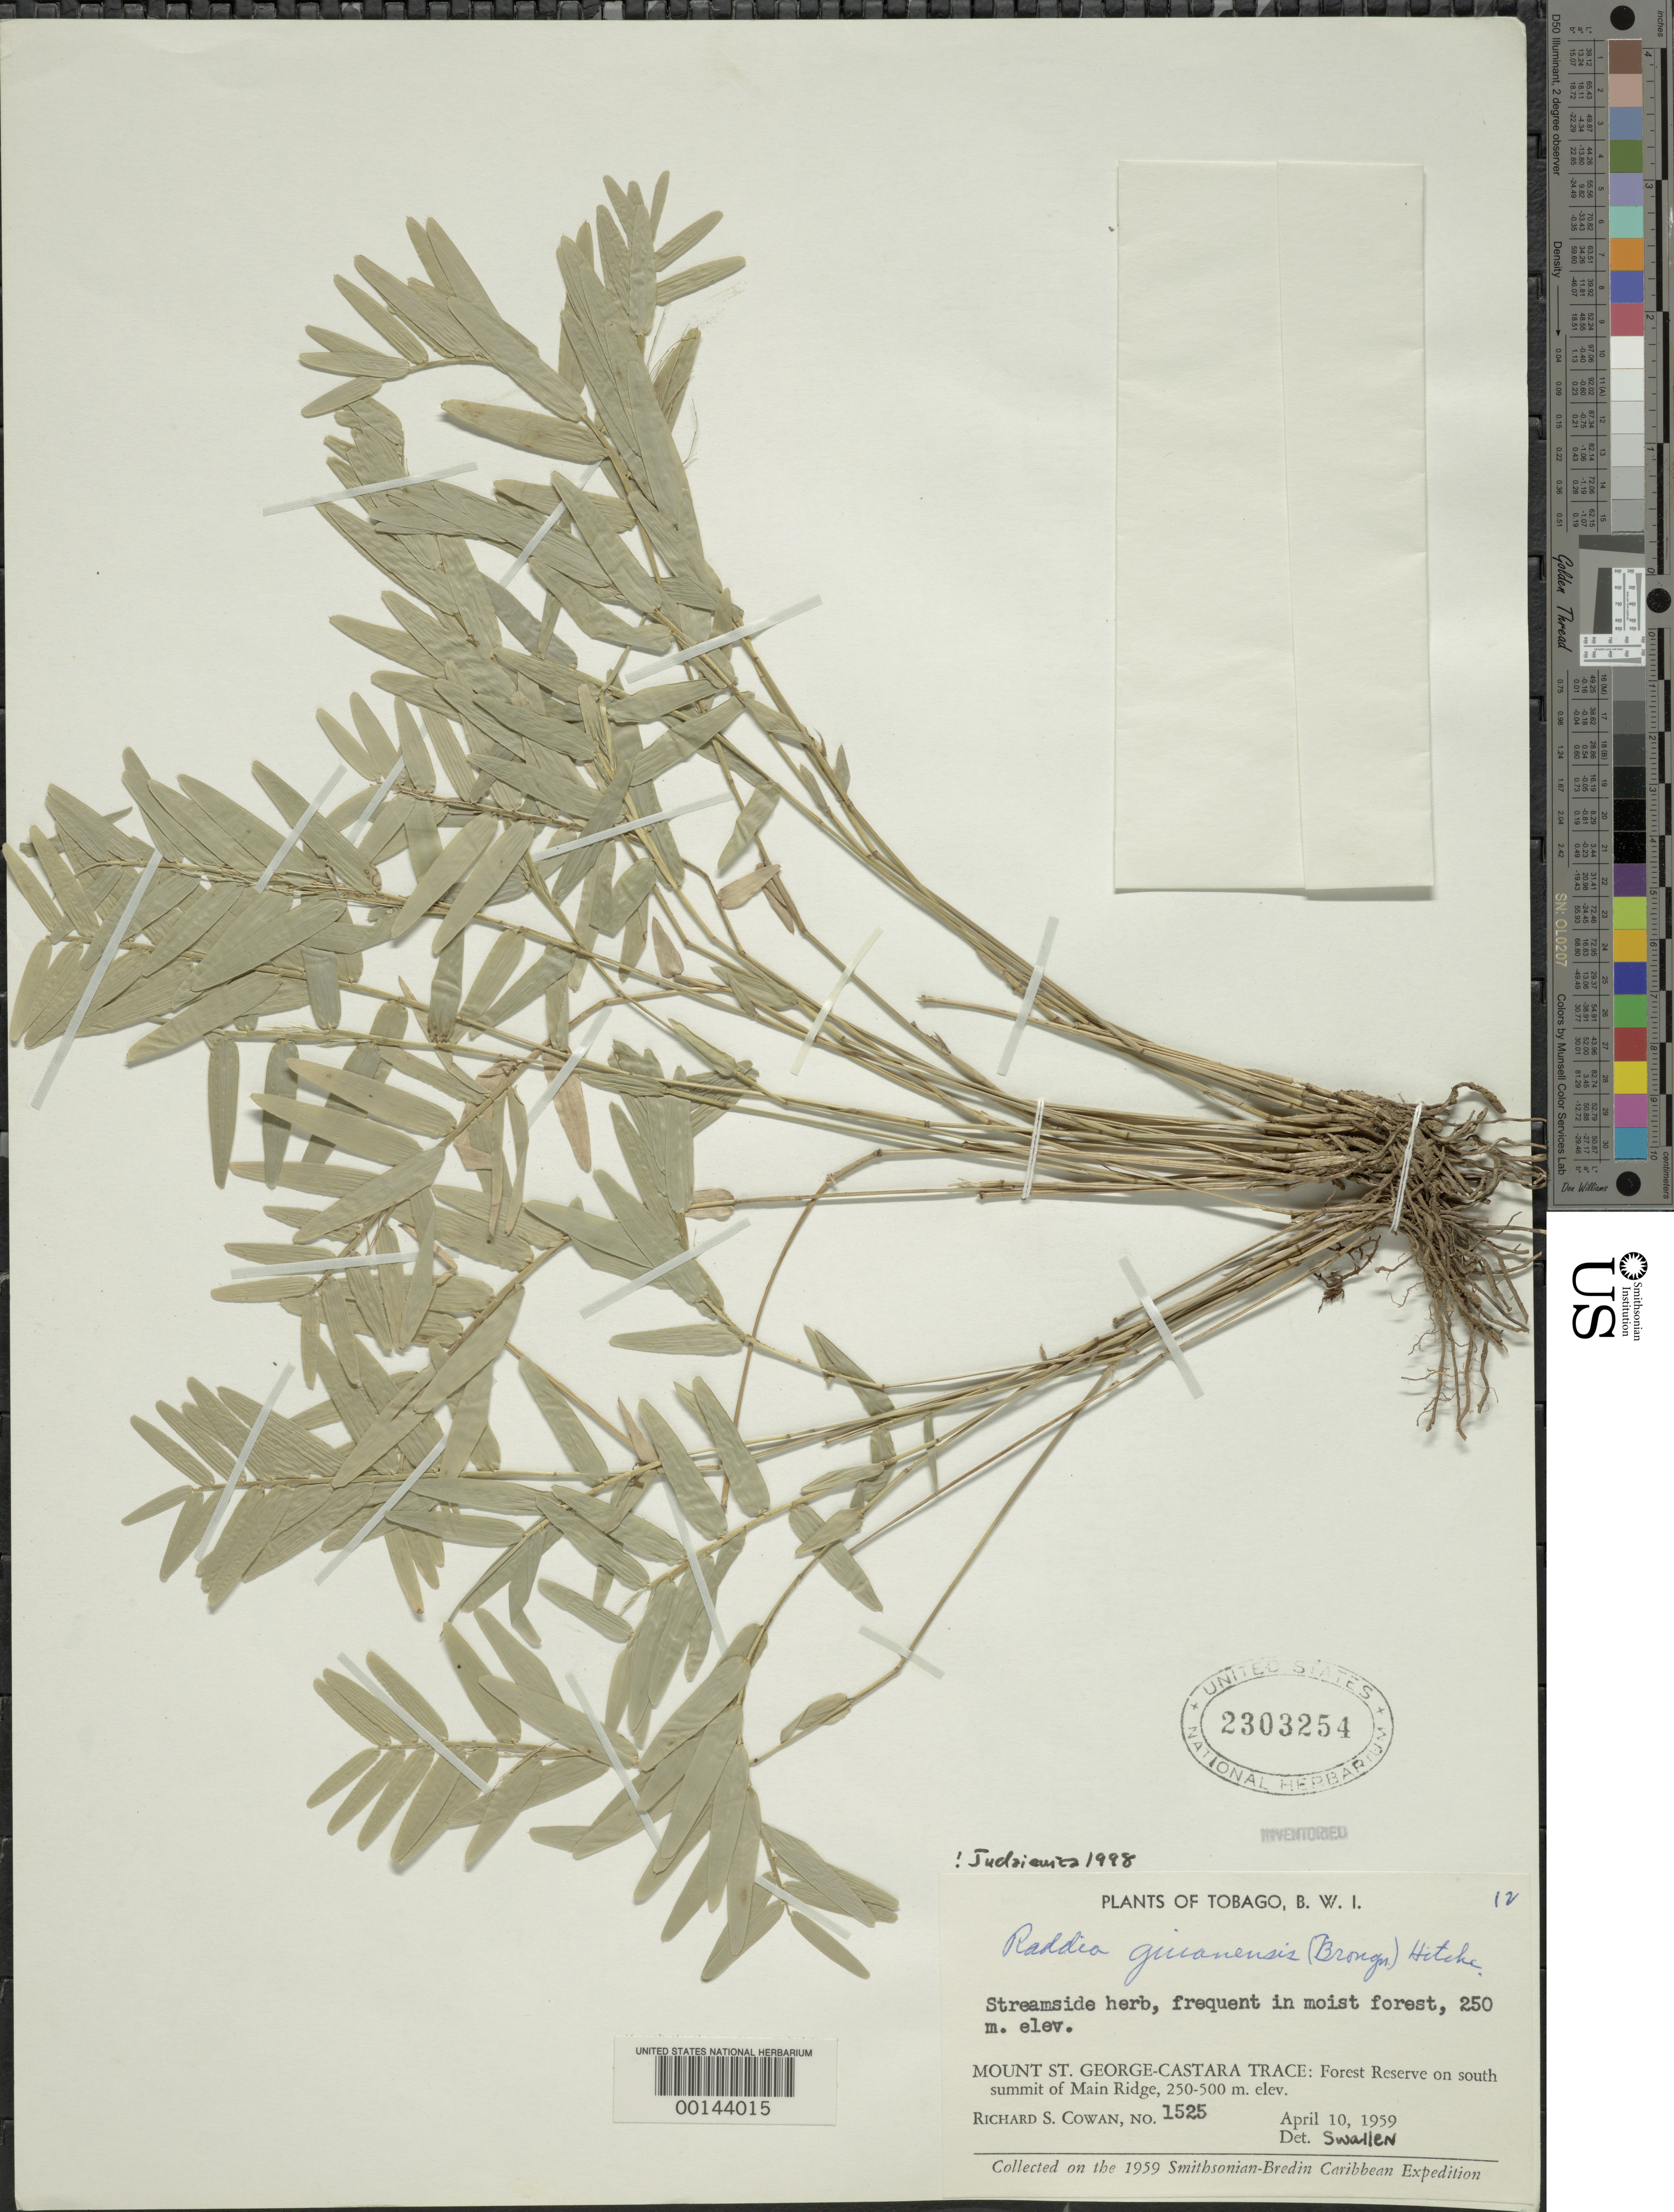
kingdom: Plantae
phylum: Tracheophyta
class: Liliopsida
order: Poales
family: Poaceae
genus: Raddia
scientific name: Raddia guianensis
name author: (Brongn.) Hitchc.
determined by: Judziewicz, E. J.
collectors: R. S. Cowan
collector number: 1525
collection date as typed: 10 Apr 1959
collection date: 1959-04-10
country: Trinidad and Tobago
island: Tobago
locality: Mount st. george-castara trace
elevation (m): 250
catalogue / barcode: US 2303254